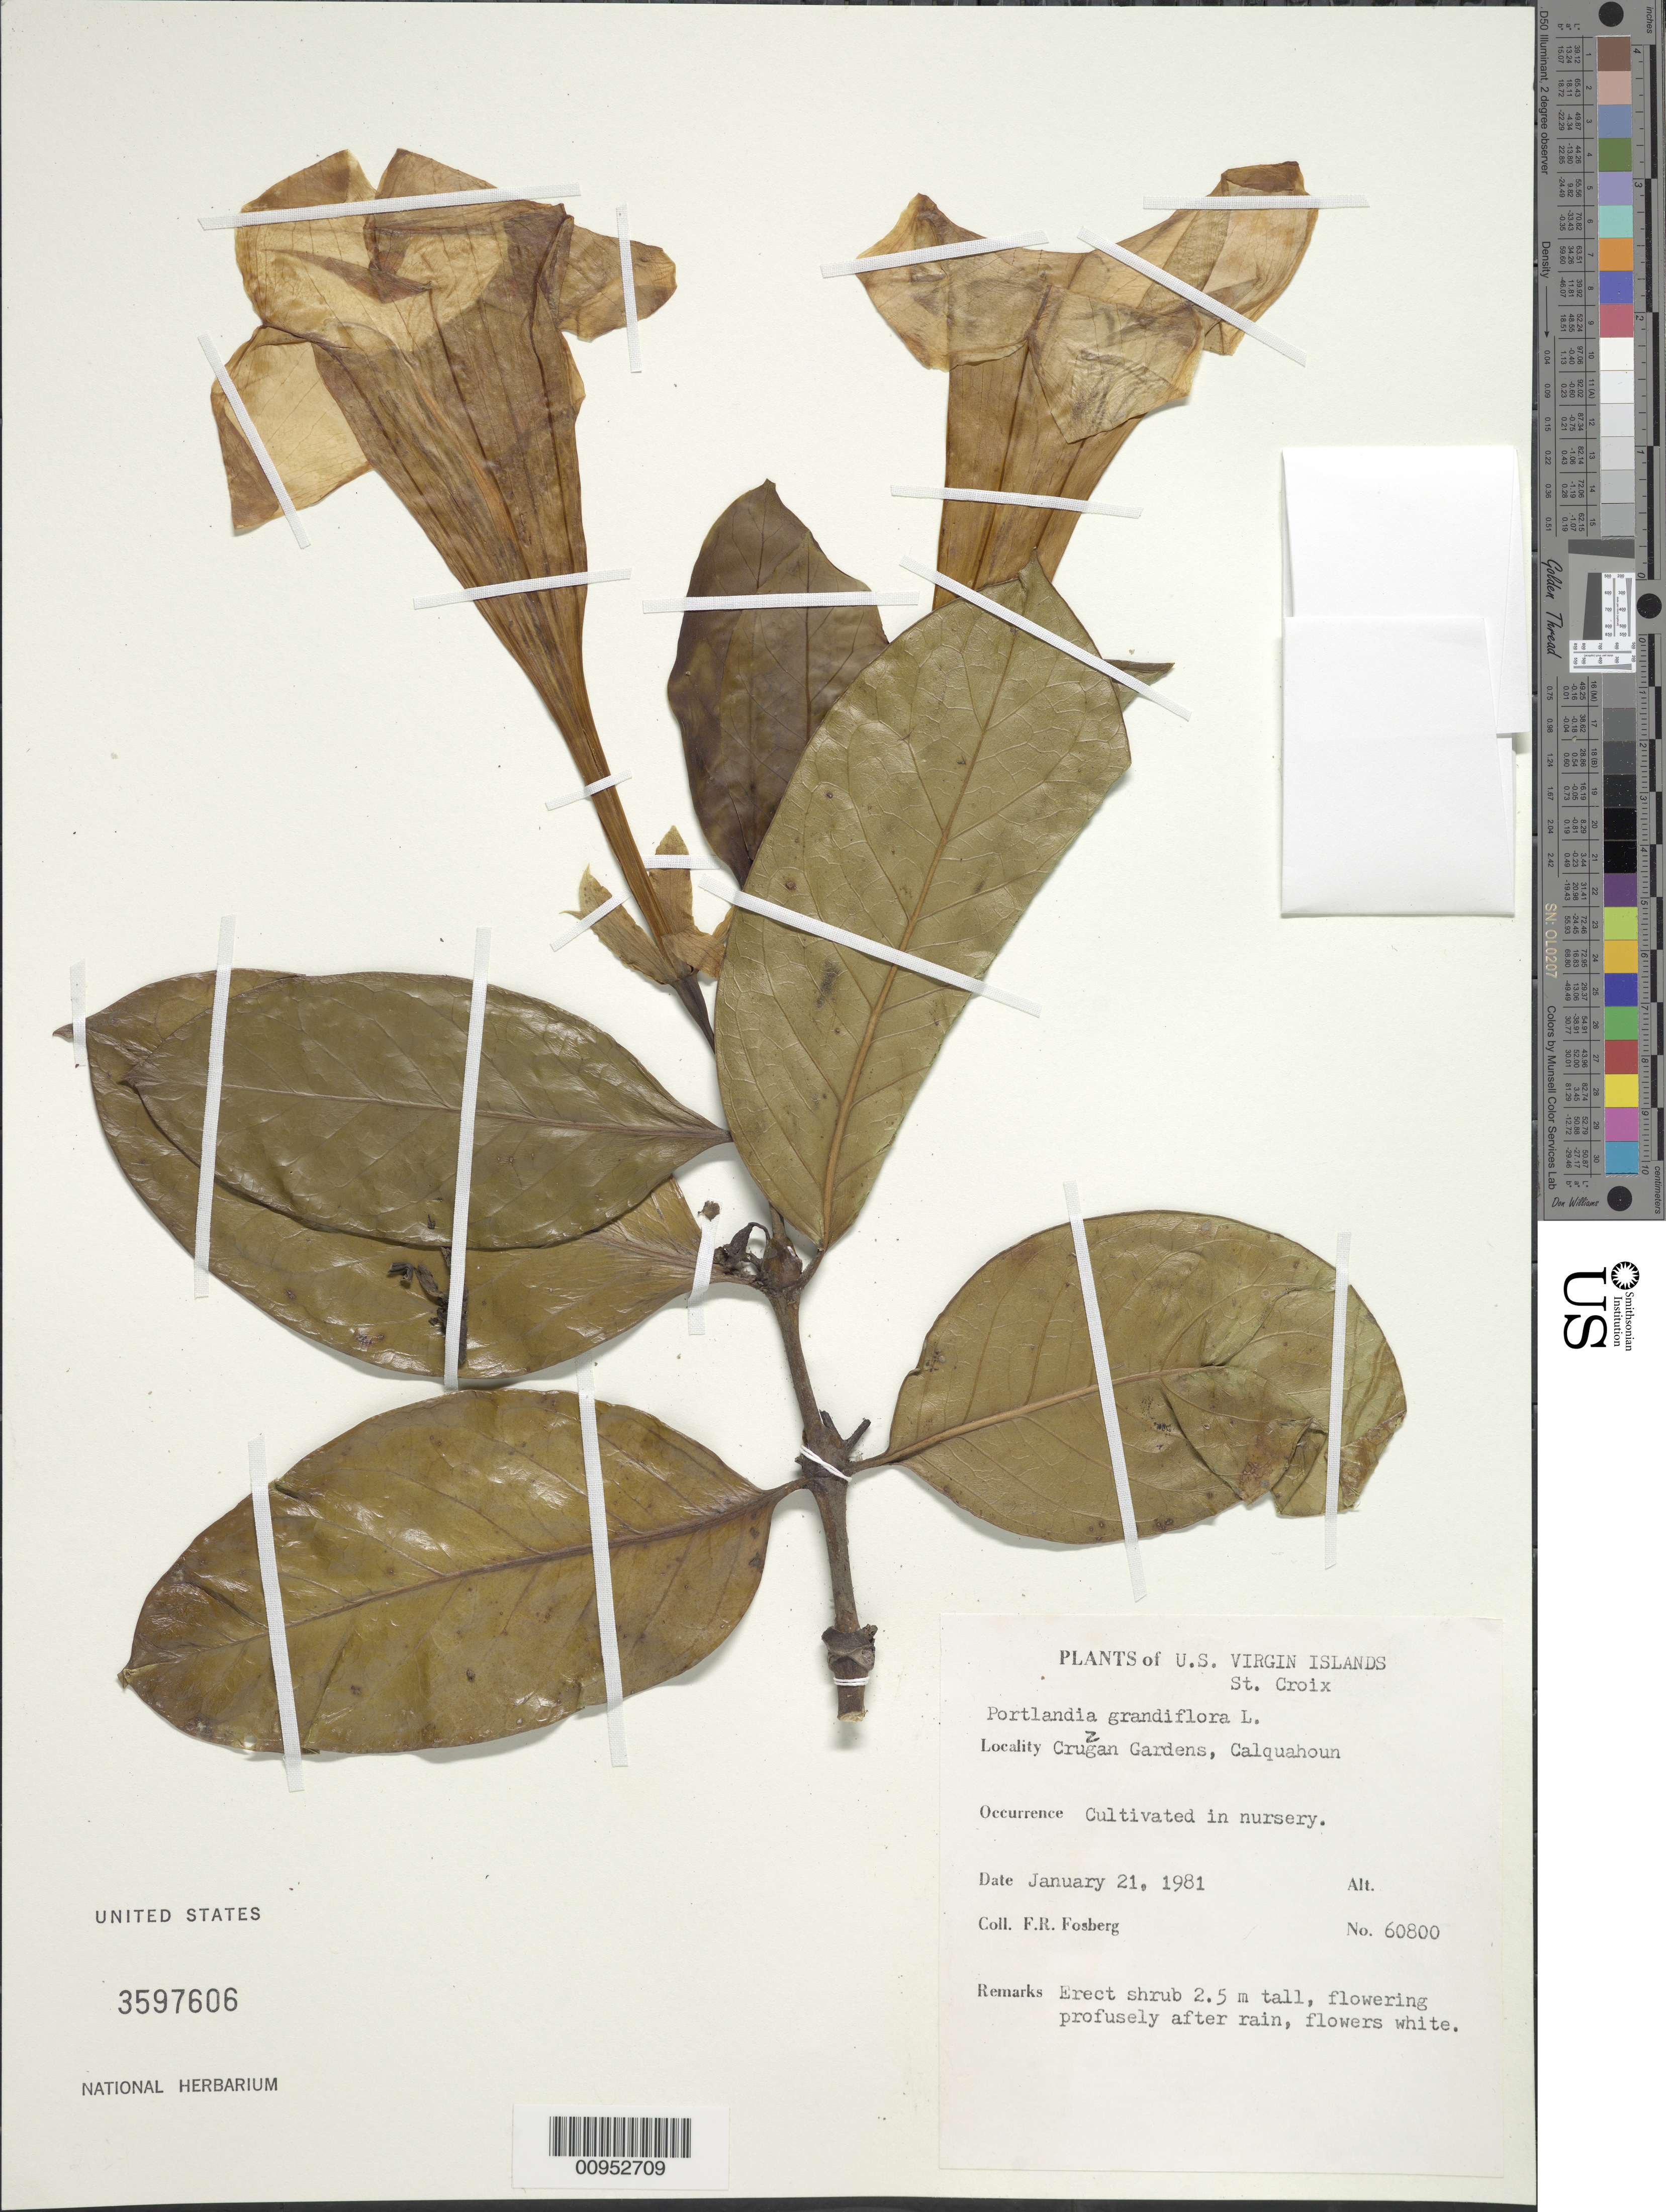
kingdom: Plantae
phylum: Tracheophyta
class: Magnoliopsida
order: Gentianales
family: Rubiaceae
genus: Portlandia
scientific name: Portlandia grandiflora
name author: L.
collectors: F. R. Fosberg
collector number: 60800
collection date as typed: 21 Jan 1981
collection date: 1981-01-21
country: U.S. Virgin Islands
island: St. Croix I.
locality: Cruzan Gardens, Calquahoun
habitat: Cultivated in nursery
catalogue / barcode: US 3597606